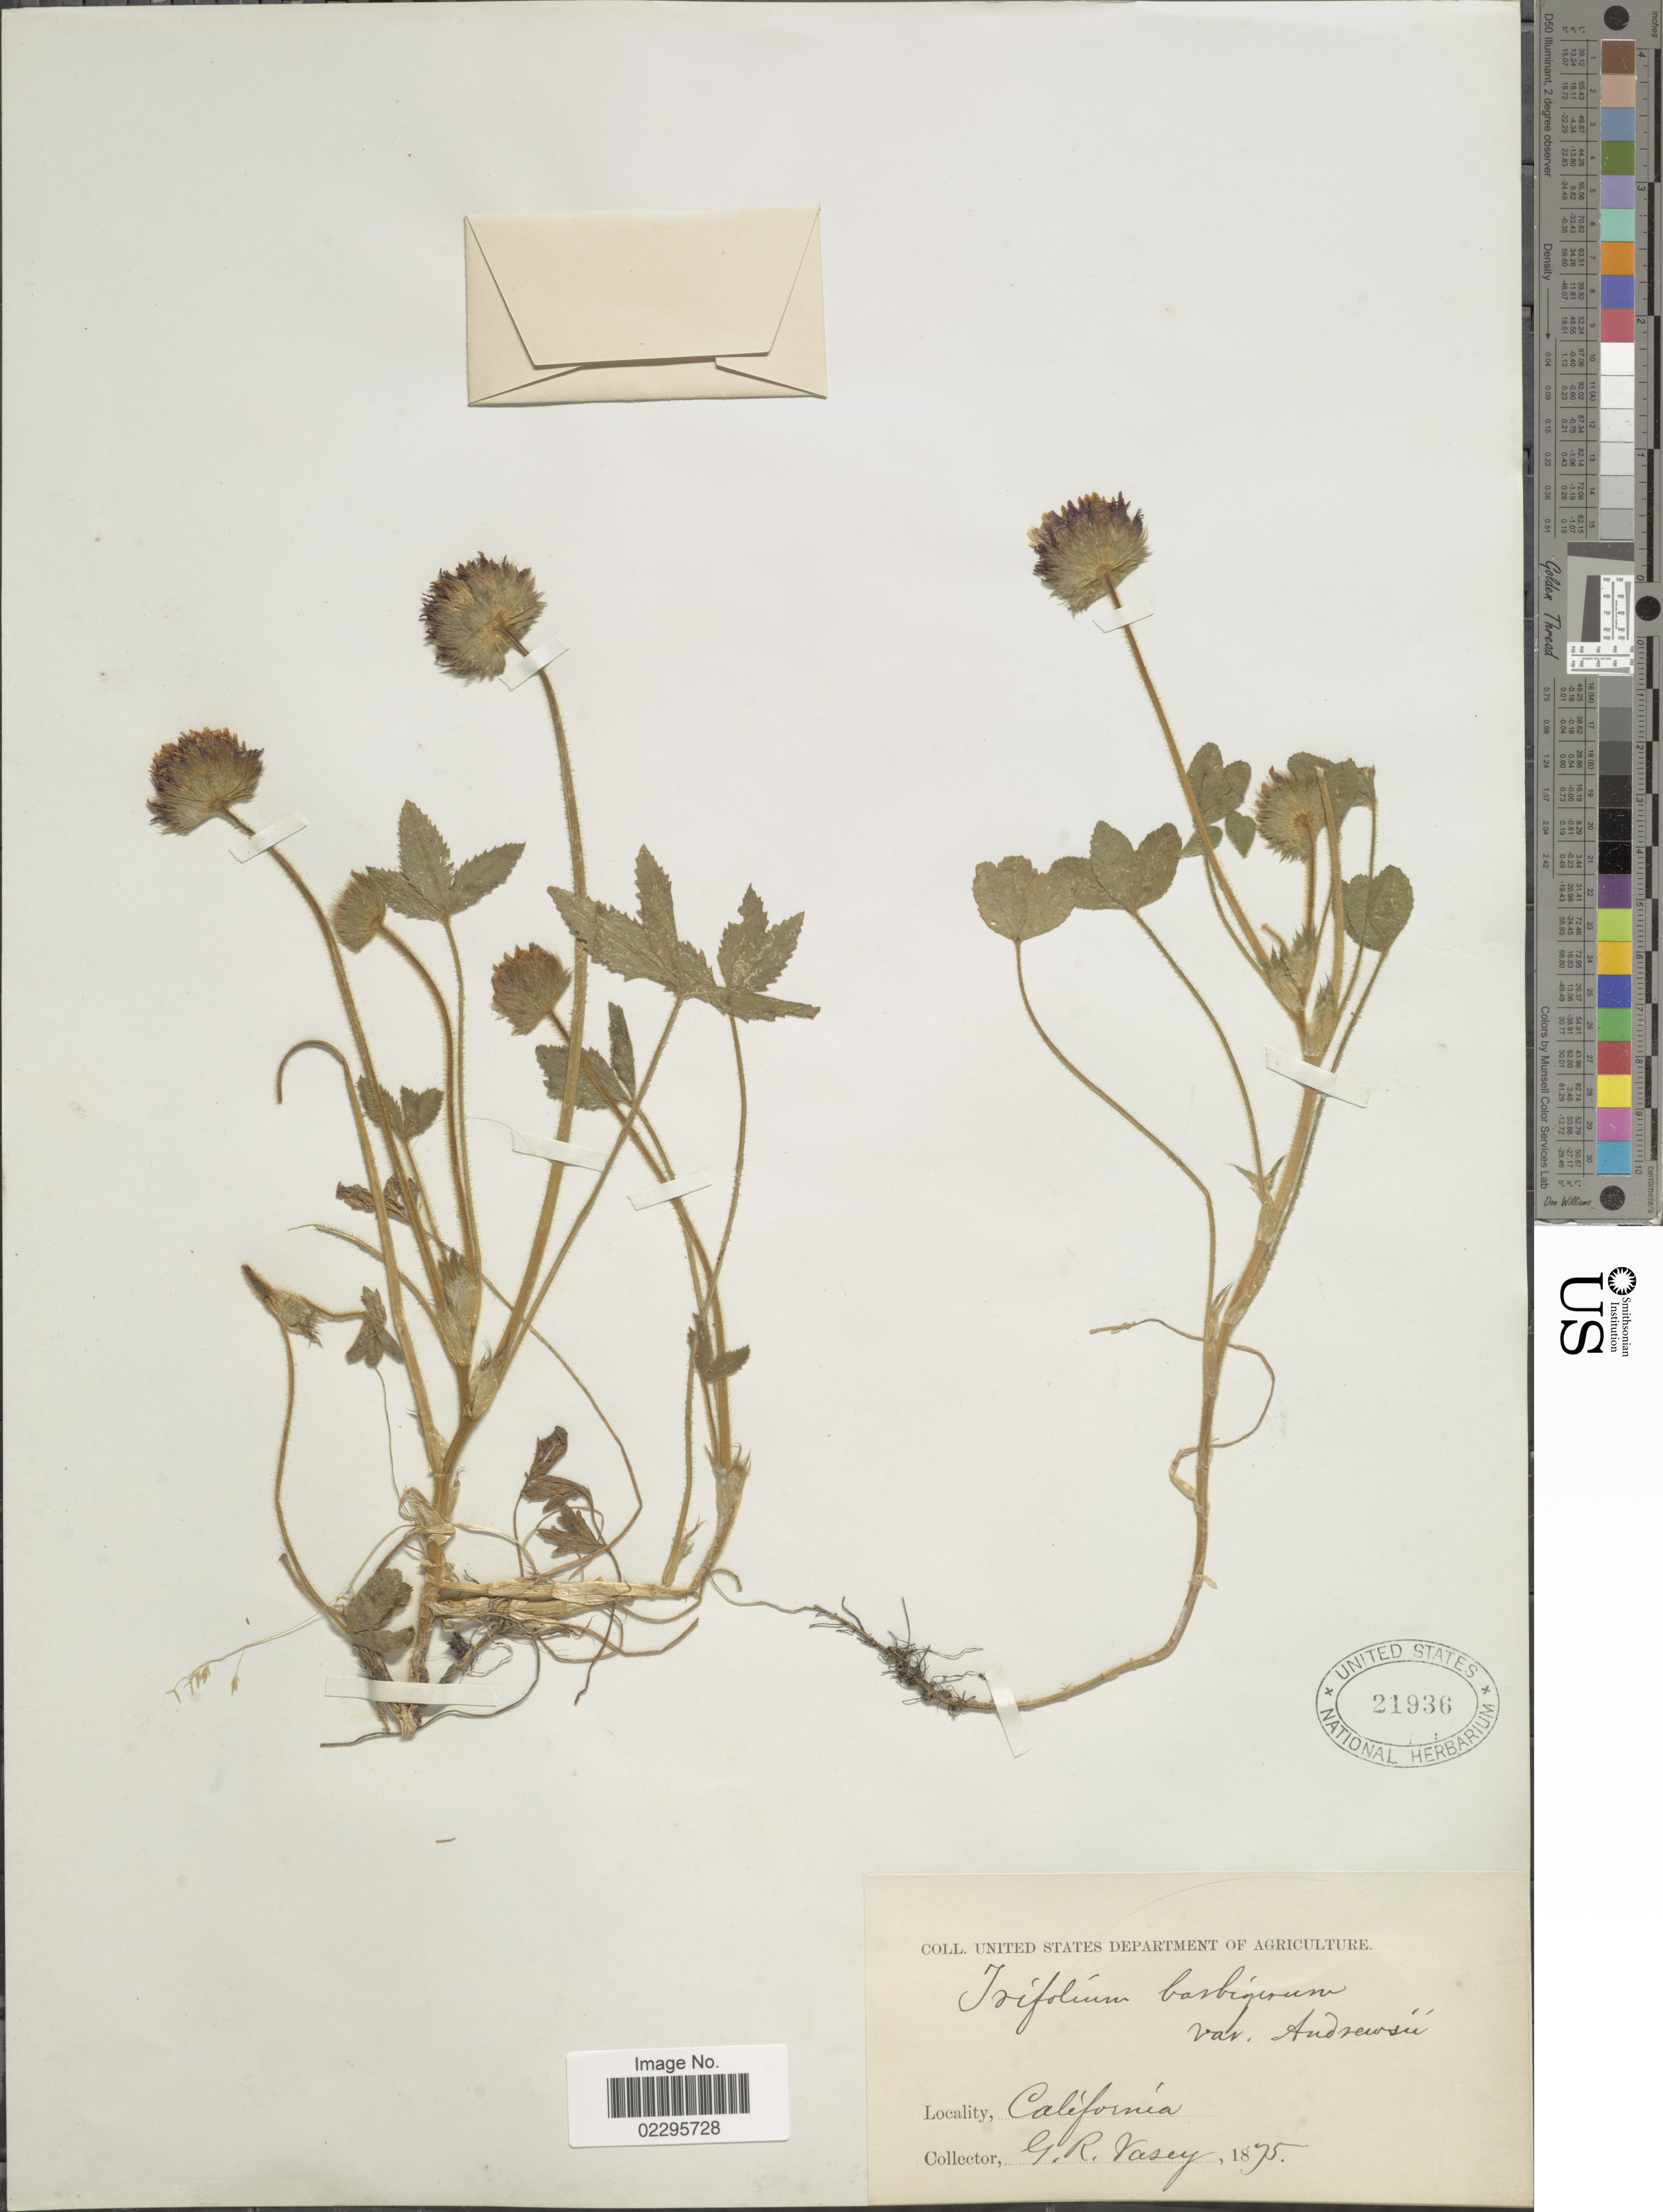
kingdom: Plantae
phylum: Tracheophyta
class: Magnoliopsida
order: Fabales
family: Fabaceae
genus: Trifolium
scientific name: Trifolium barbigerum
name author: Torr.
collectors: G. R. Vasey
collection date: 1875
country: United States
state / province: California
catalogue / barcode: US 21936